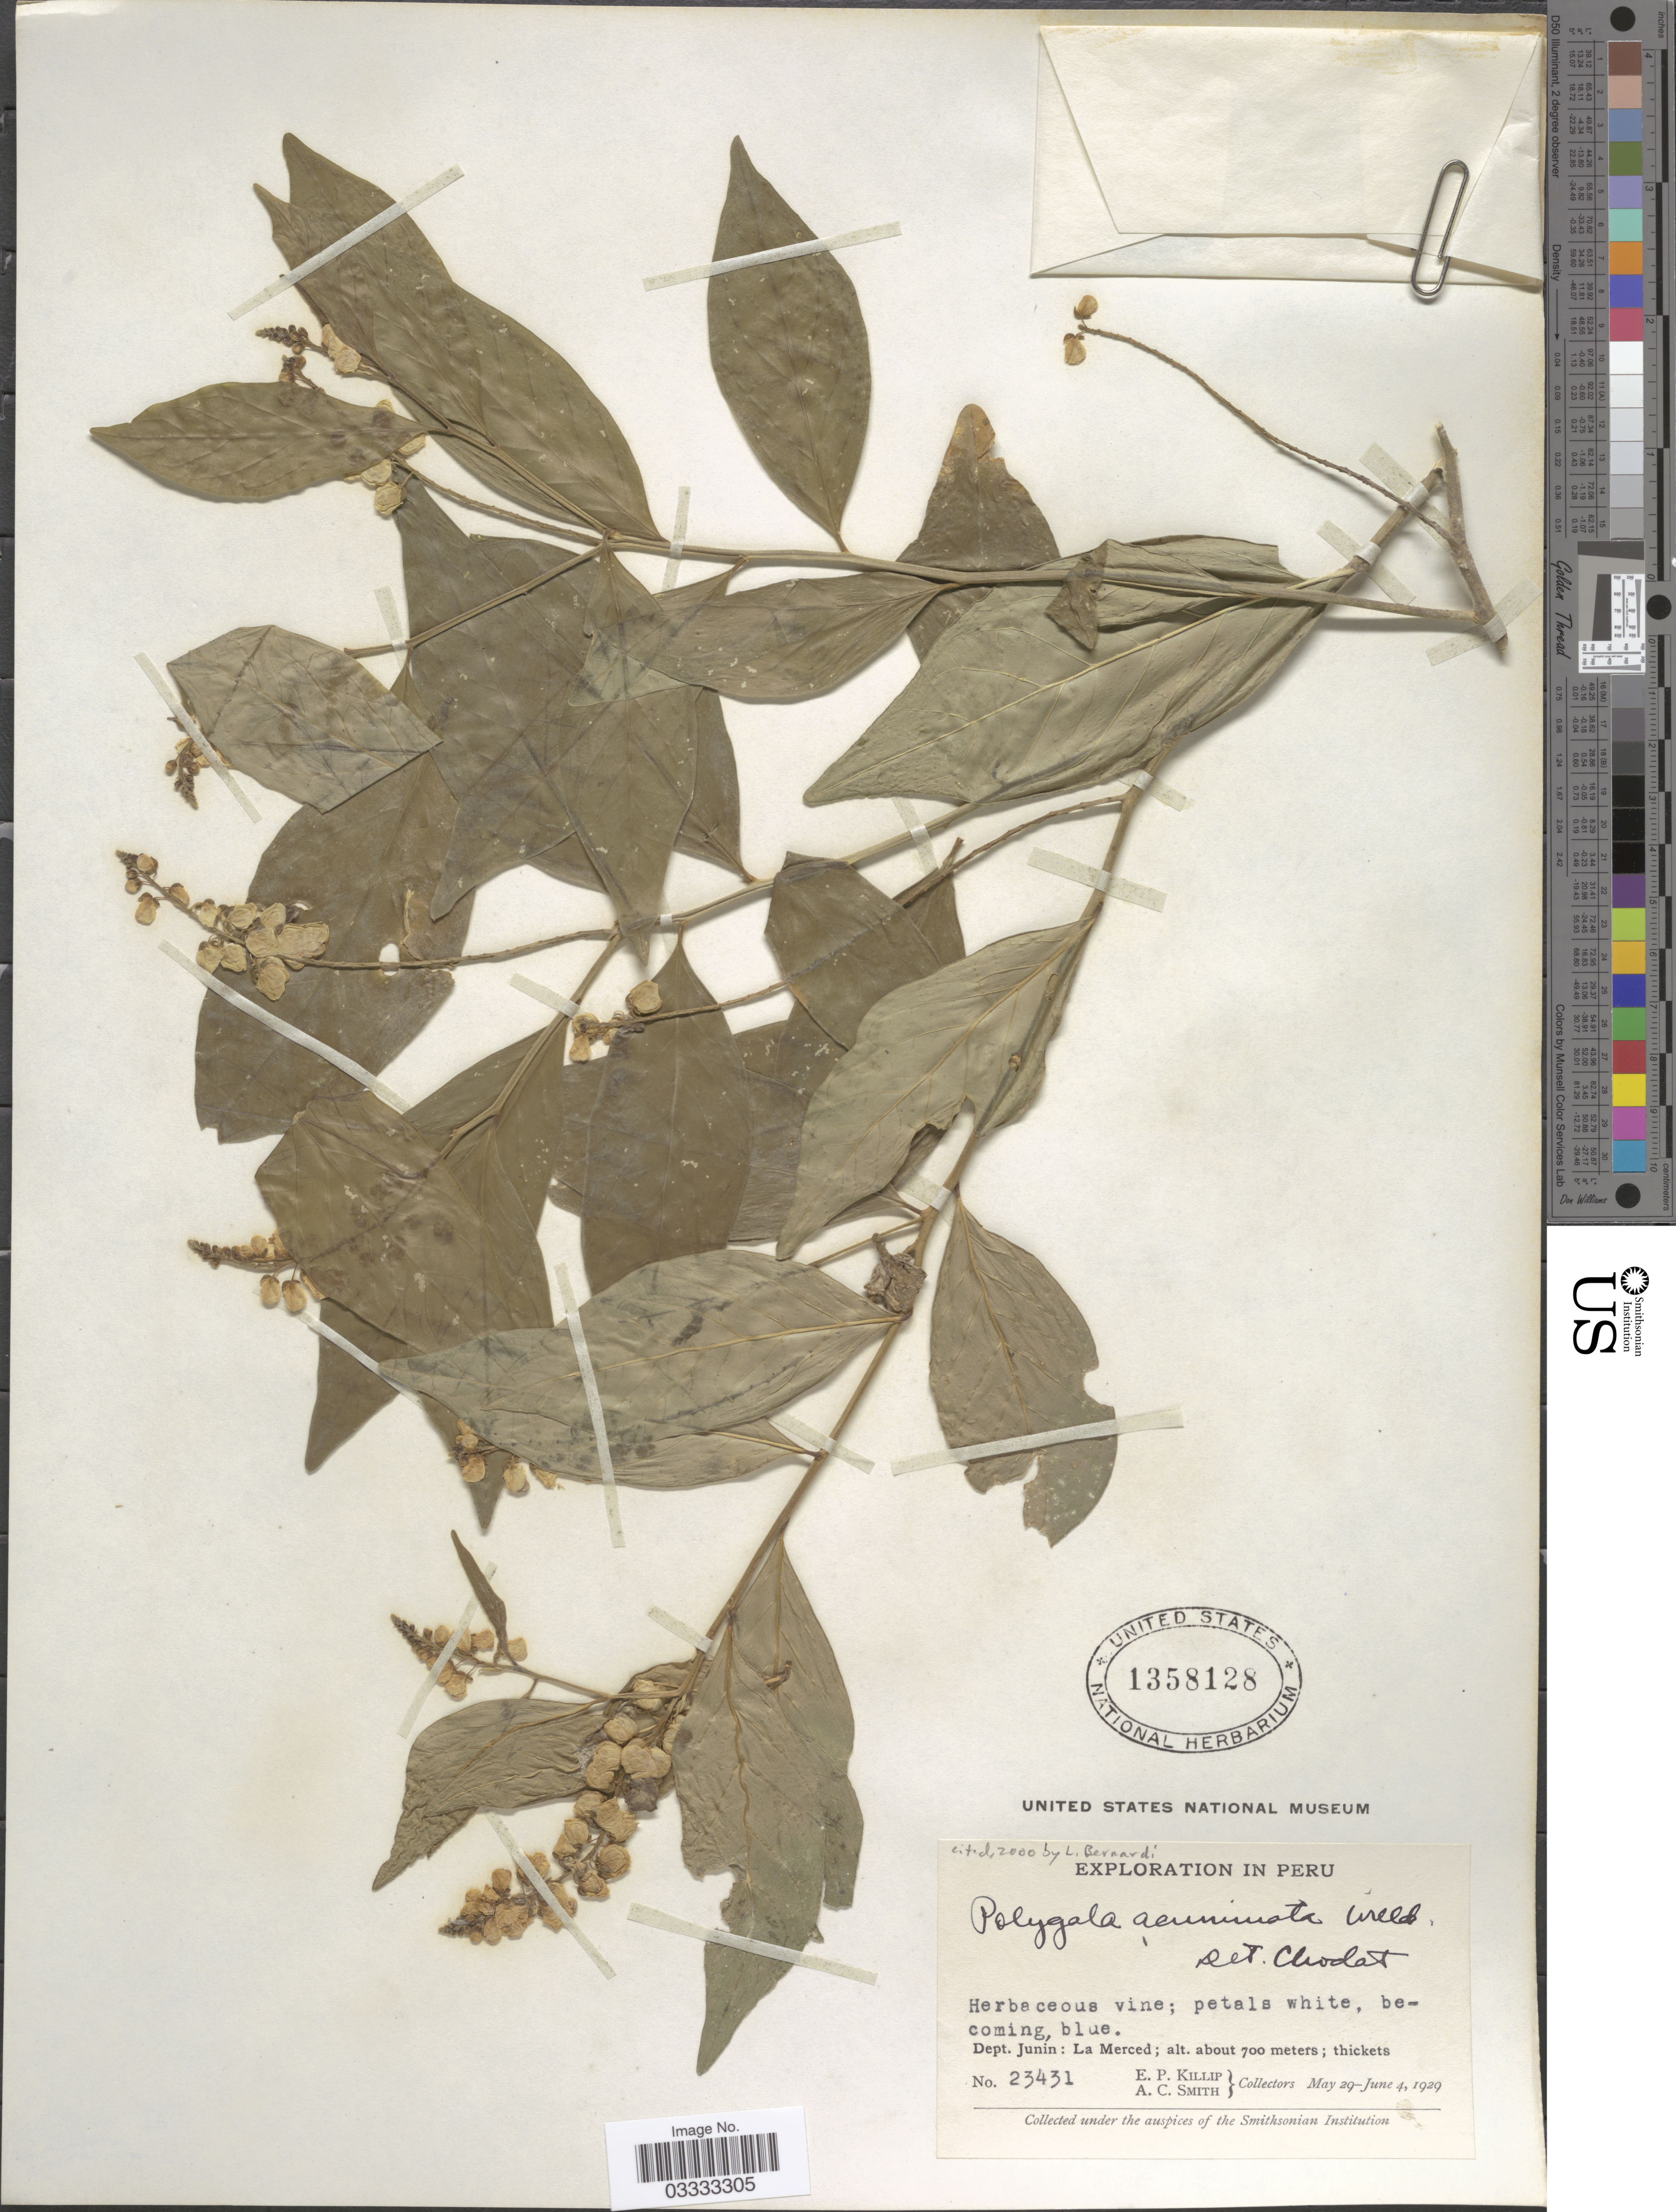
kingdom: Plantae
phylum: Tracheophyta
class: Magnoliopsida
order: Fabales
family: Polygalaceae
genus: Asemeia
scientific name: Asemeia acuminata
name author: (Willd.) J.F.B. Pastore & J.R. Abbott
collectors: E. P. Killip & A. C. Smith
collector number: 23431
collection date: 1929-05-29/1929-06-04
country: Peru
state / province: Junín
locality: Dept. Junín: La Merced.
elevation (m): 700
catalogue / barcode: US 1358128